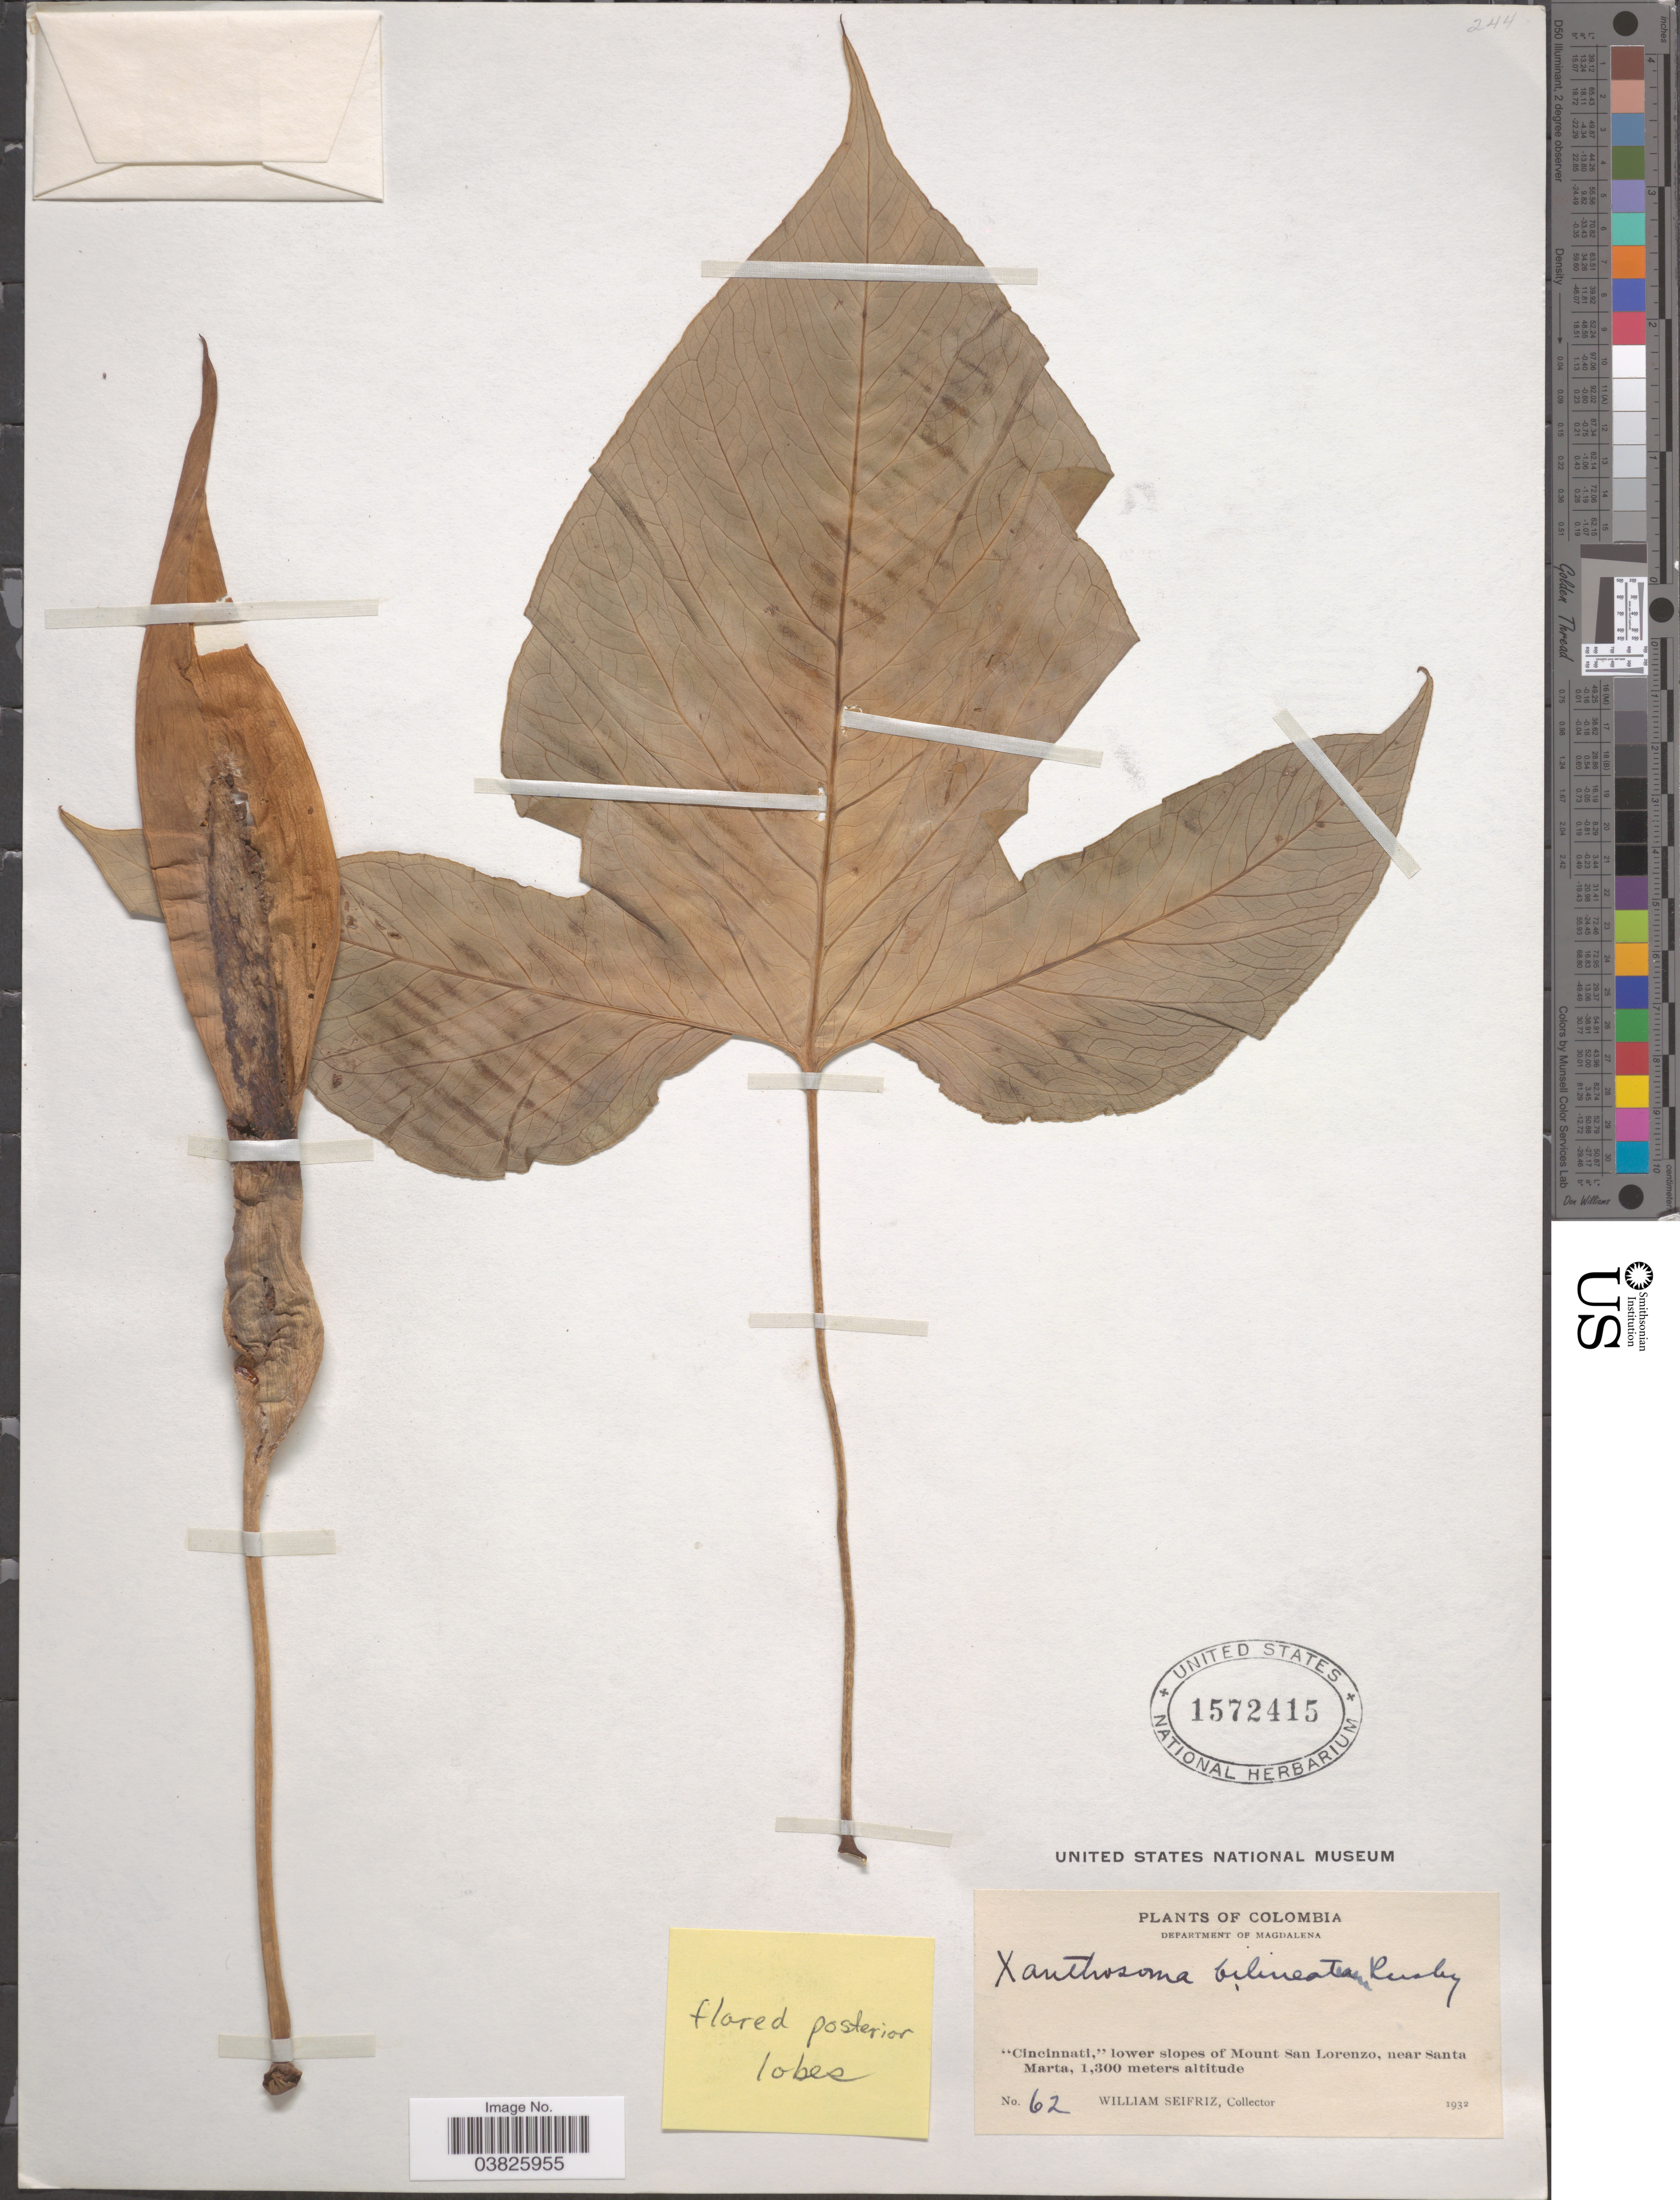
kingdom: Plantae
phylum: Tracheophyta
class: Liliopsida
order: Alismatales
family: Araceae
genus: Xanthosoma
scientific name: Xanthosoma bilineata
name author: Rusby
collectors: W. Seifriz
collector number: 62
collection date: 1932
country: Colombia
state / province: Magdalena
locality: Department of Magdalena. "Cincinnati," lower slopes of Mount San Lorenzo, near Santa Marta.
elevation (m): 1300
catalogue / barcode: US 1572415